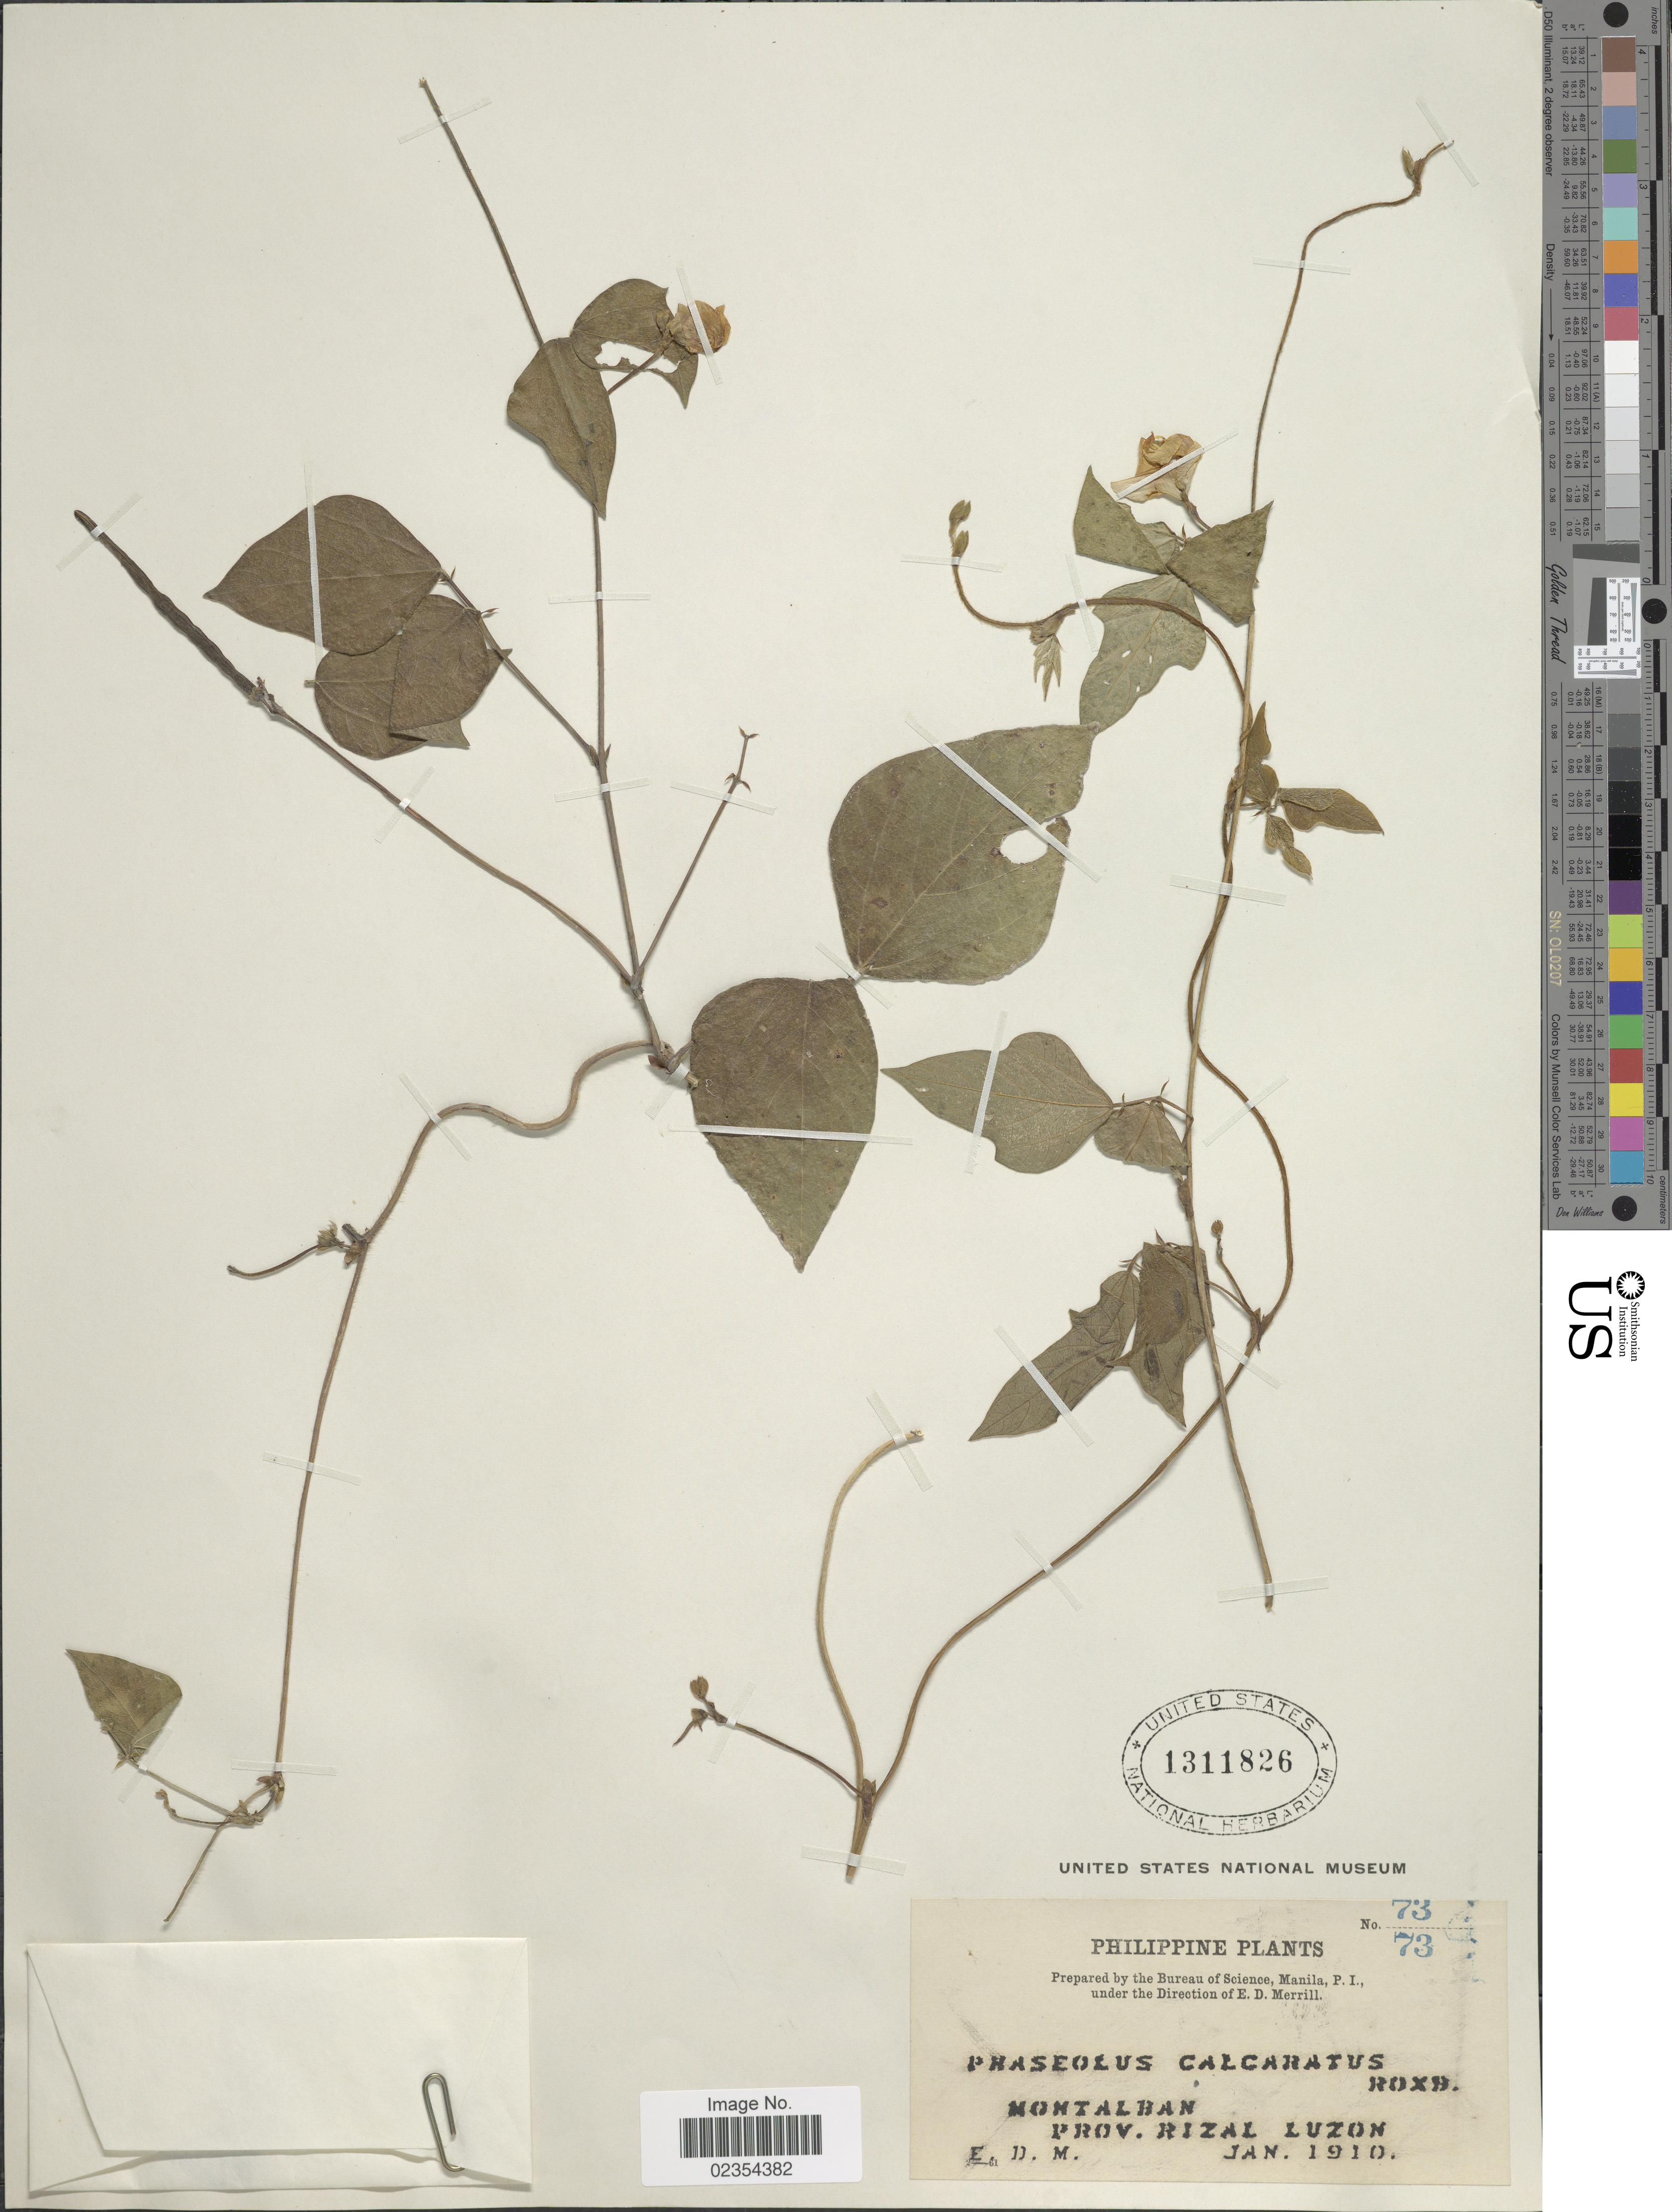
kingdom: Plantae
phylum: Tracheophyta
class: Magnoliopsida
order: Fabales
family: Fabaceae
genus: Vigna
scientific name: Vigna umbellata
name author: (Thunb.) Ohwi & H. Ohashi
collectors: E. D. Merrill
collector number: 73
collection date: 1910-01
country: Philippines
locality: Montalban, Prov. Rizal, Luzon.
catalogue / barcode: US 1311826